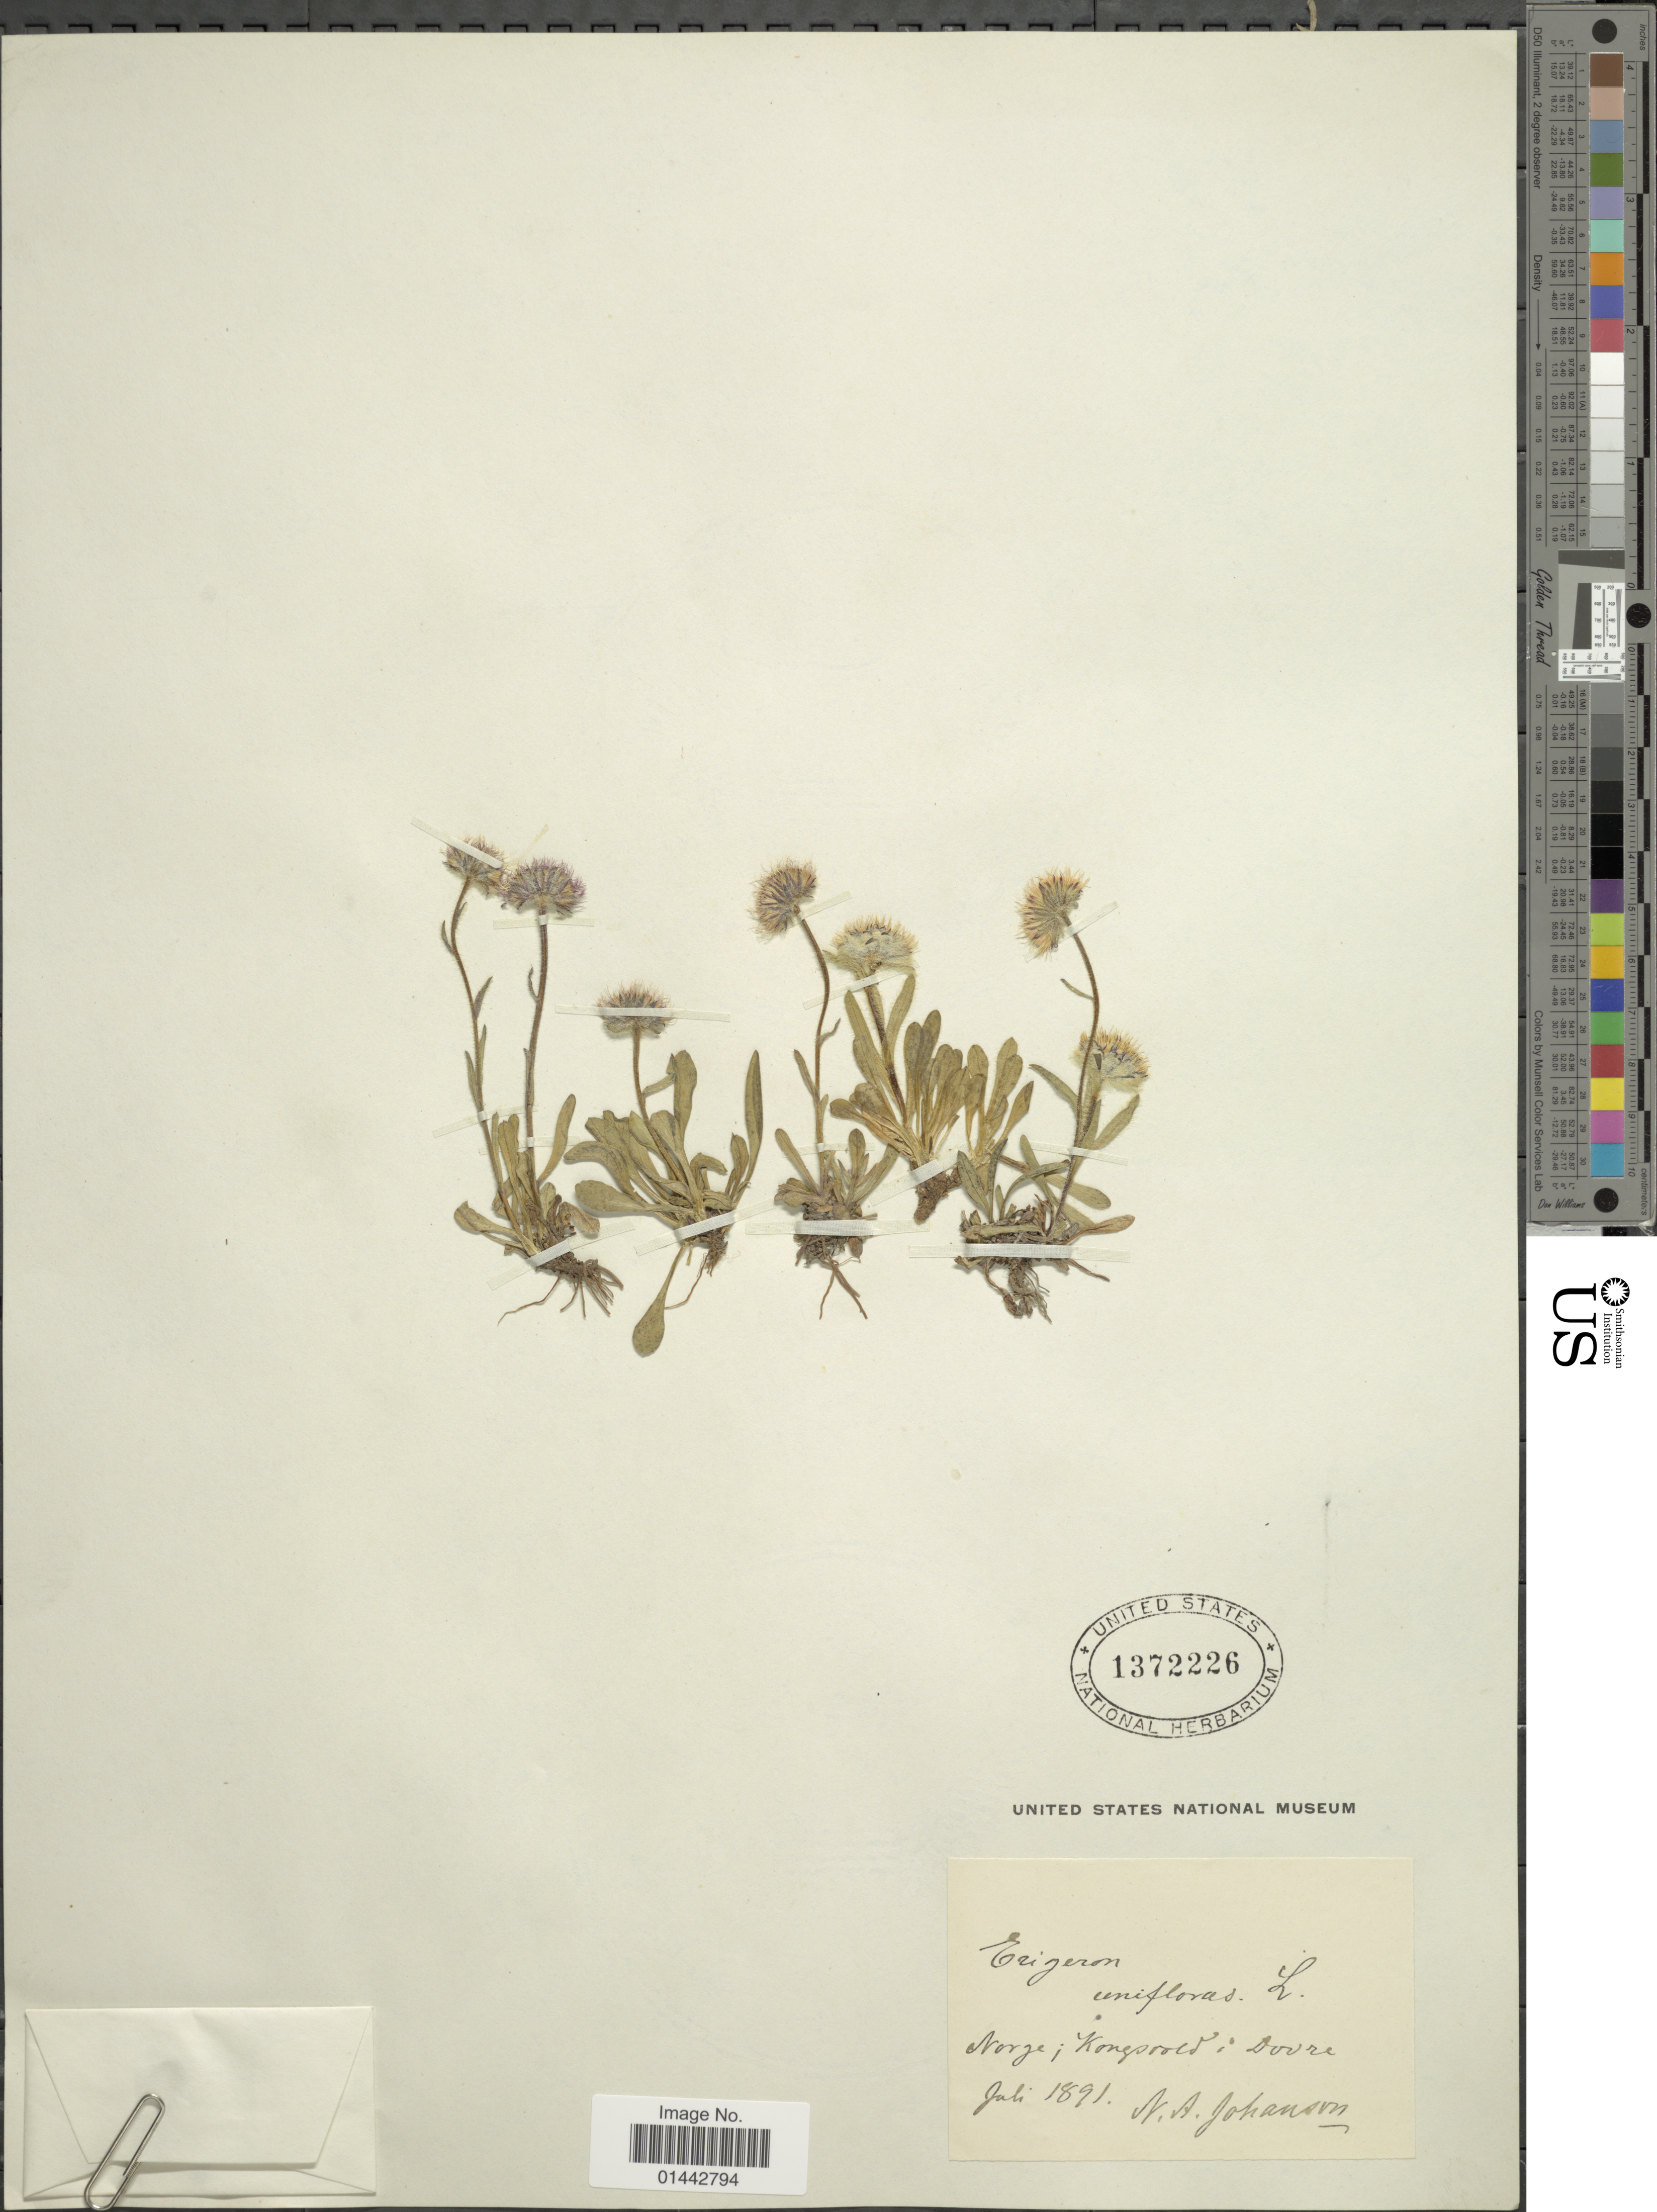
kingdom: Plantae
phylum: Tracheophyta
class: Magnoliopsida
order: Asterales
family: Asteraceae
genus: Erigeron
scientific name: Erigeron uniflorus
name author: L.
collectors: N. Johanson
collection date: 1891-07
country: Norway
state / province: Trøndelag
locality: Norge; Kongsvold; Dovre.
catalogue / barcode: US 1372226